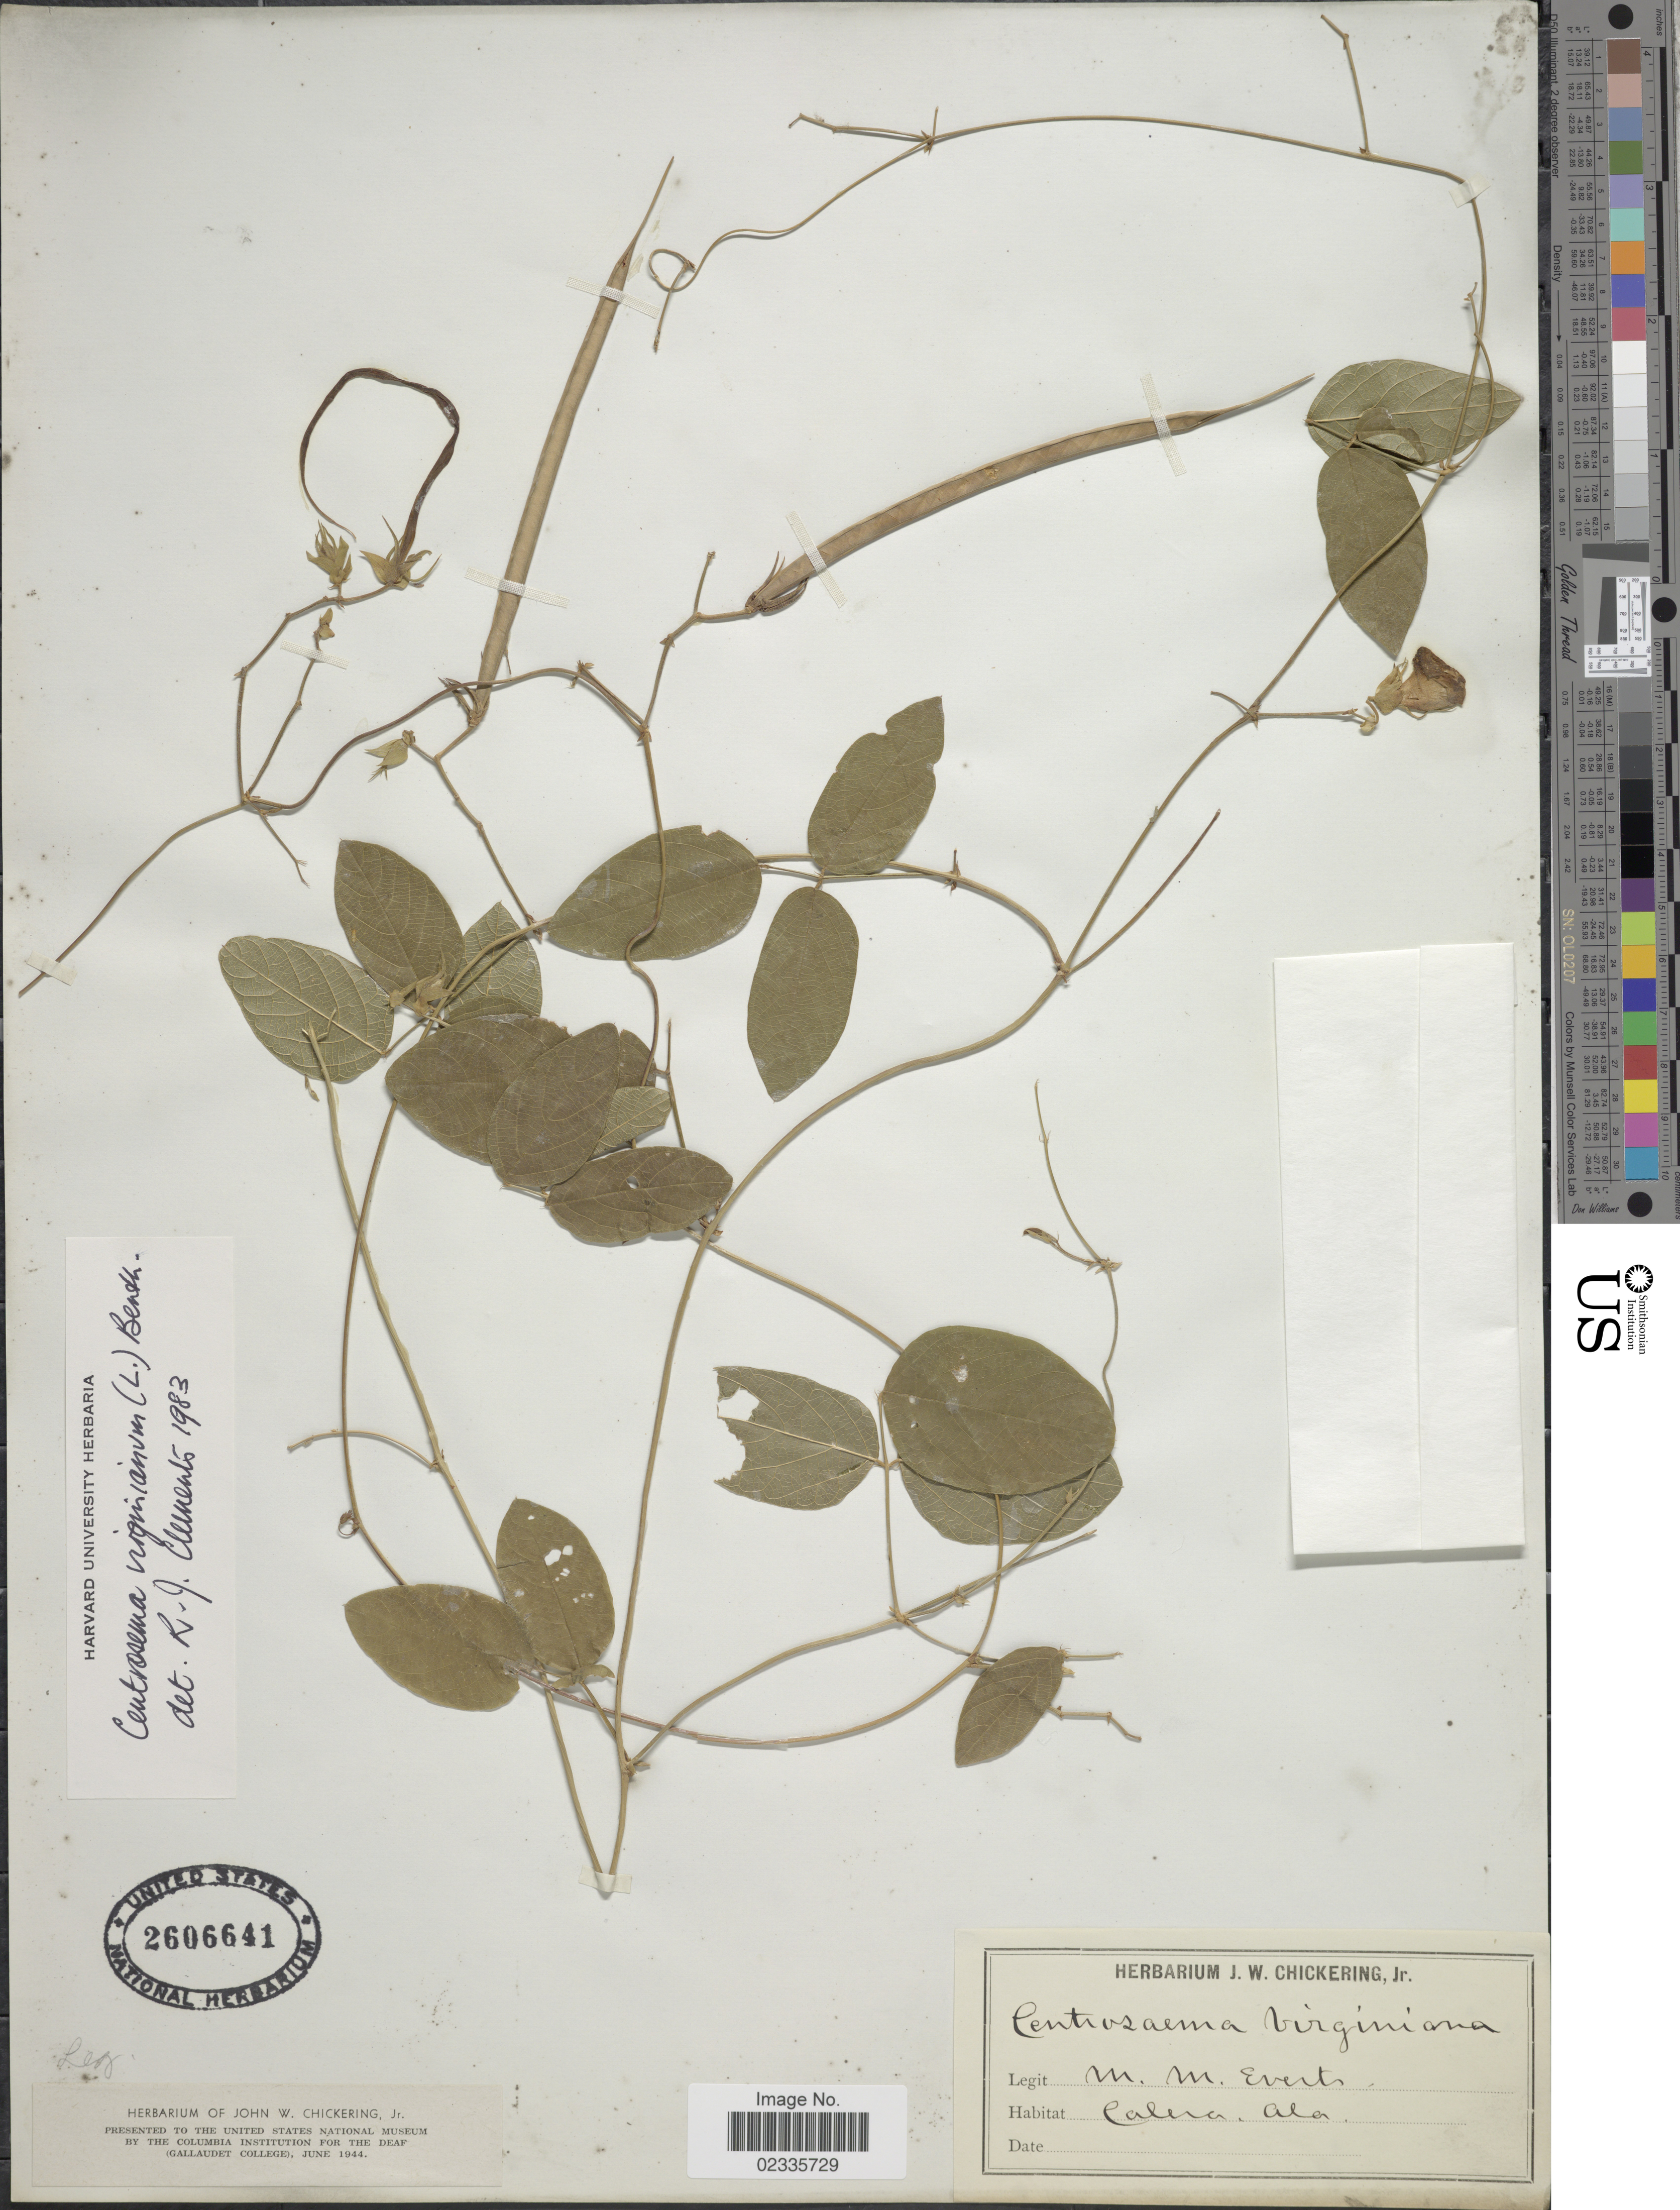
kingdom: Plantae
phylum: Tracheophyta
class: Magnoliopsida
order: Fabales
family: Fabaceae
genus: Centrosema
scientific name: Centrosema virginianum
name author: (L.) Benth.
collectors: M. Everts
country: United States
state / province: Alabama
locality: Calera, Ala.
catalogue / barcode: US 2606641